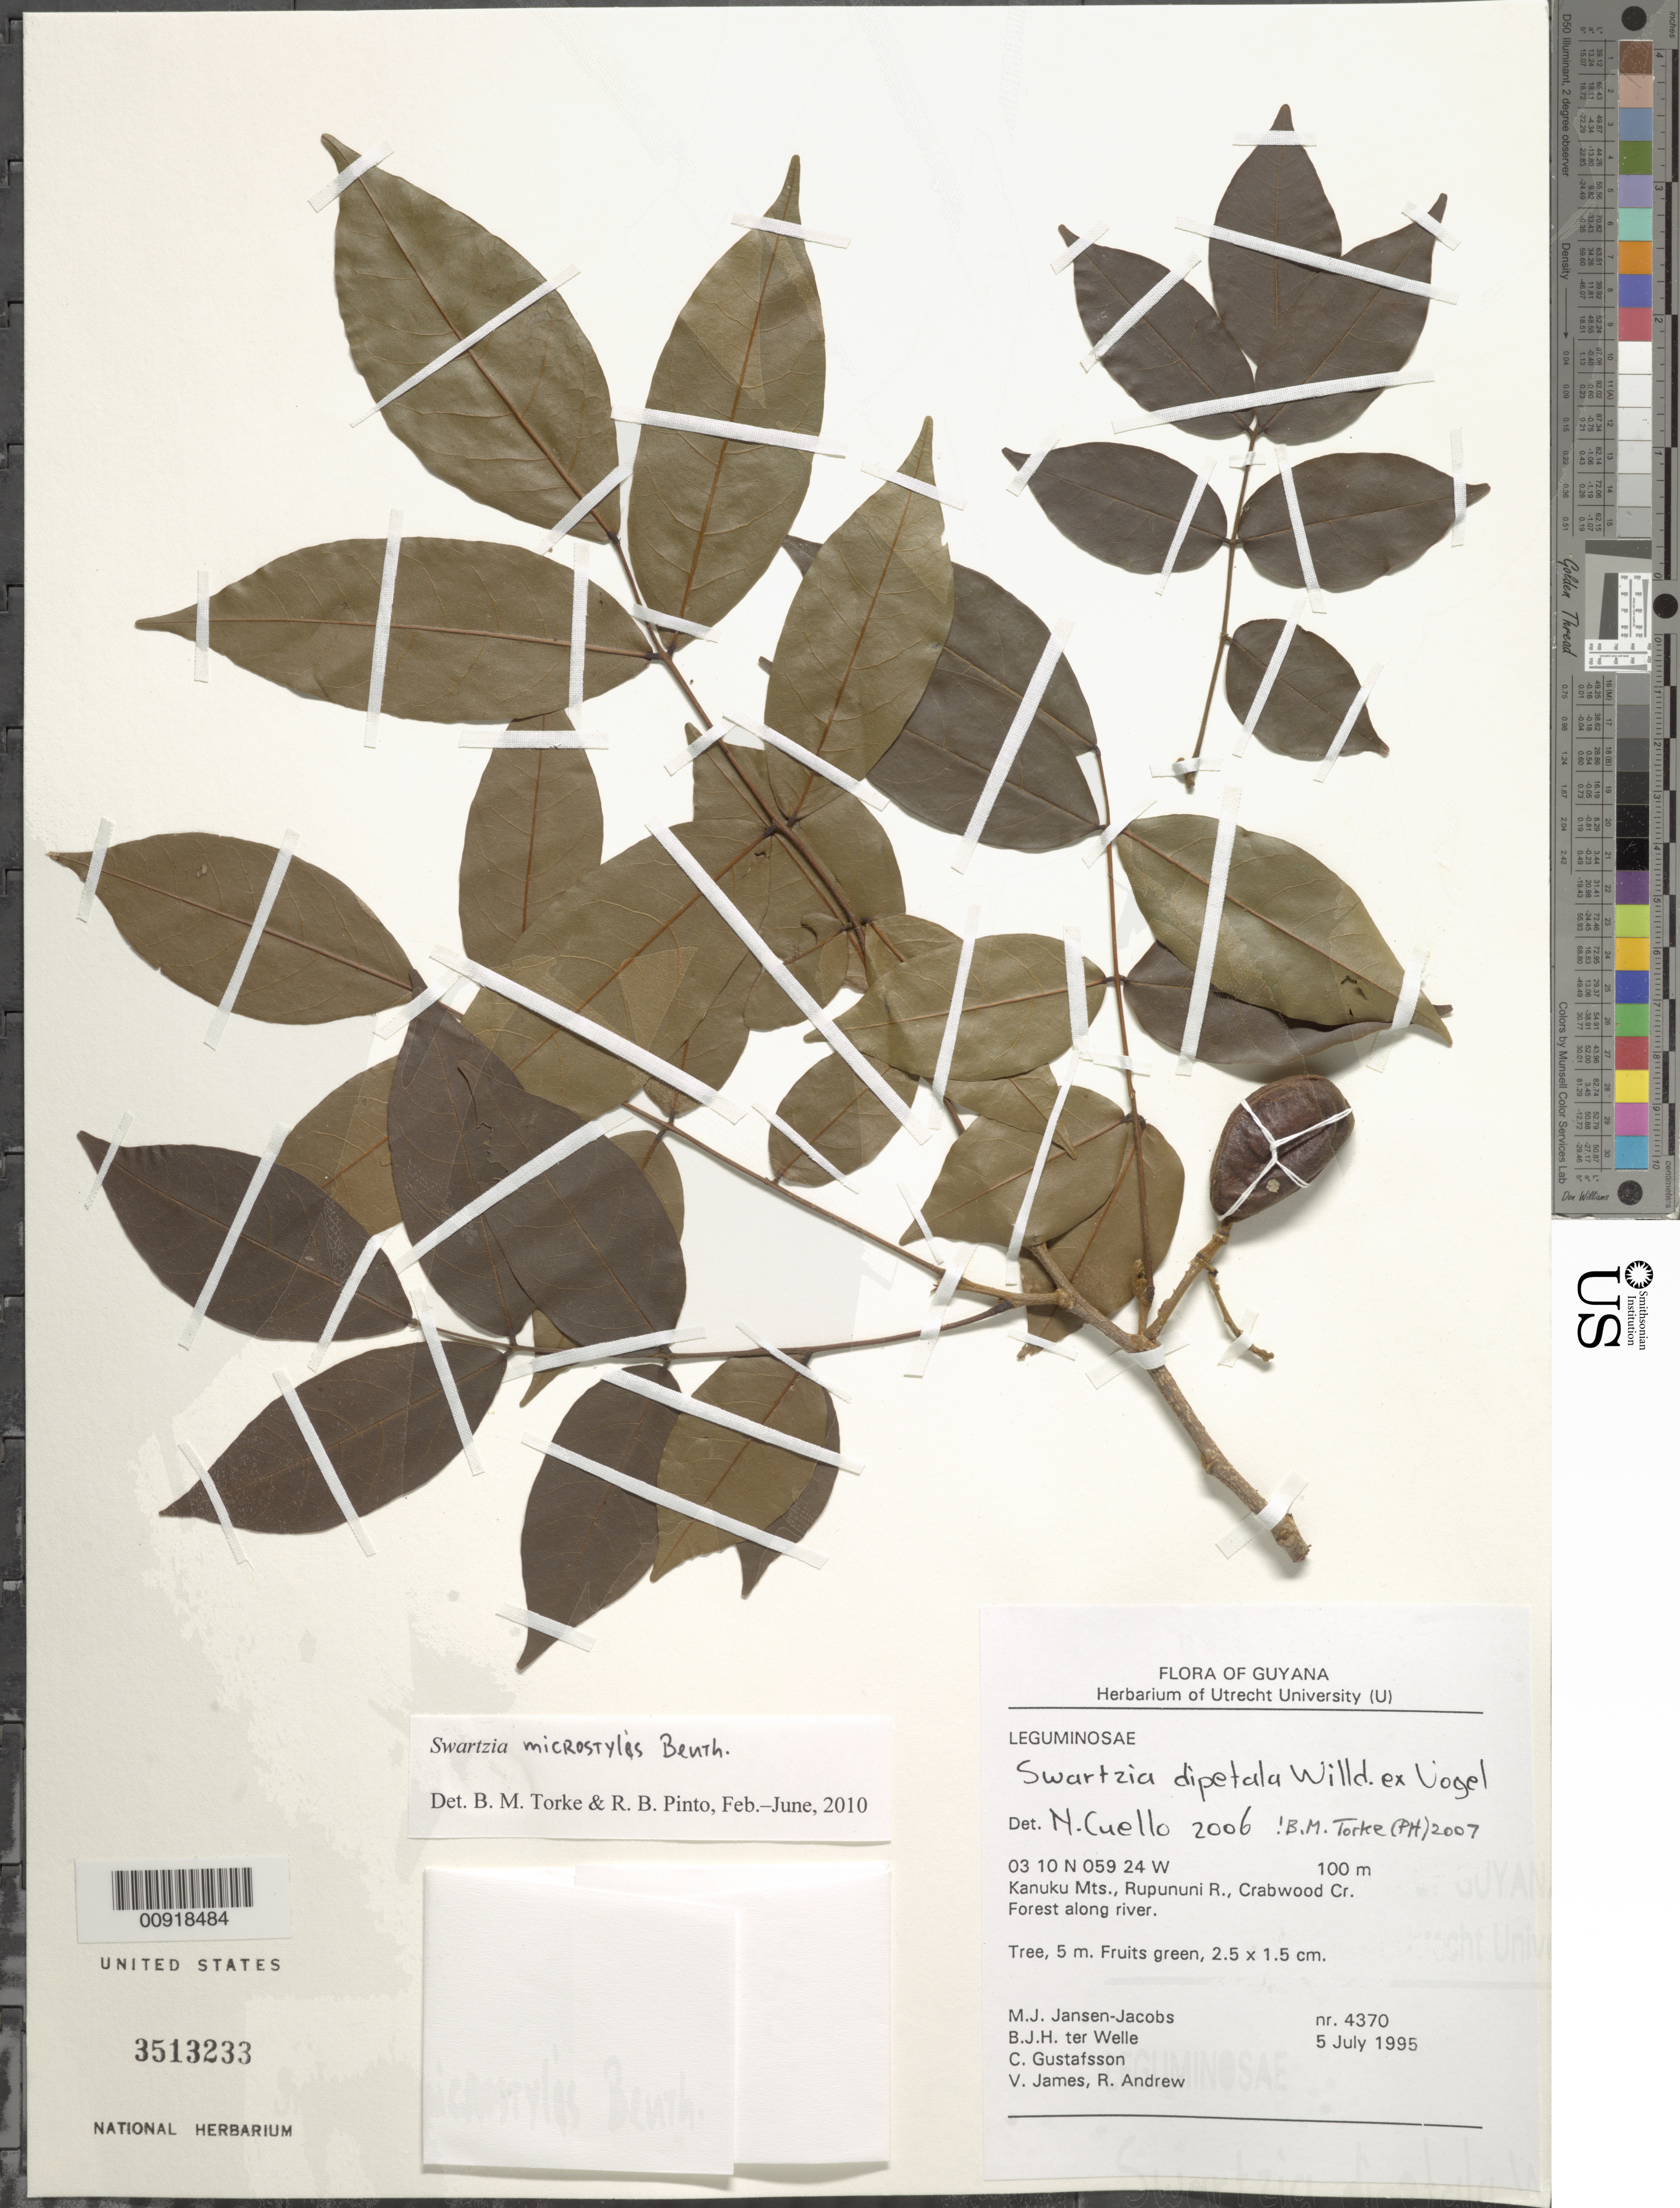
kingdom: Plantae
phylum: Tracheophyta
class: Magnoliopsida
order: Fabales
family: Fabaceae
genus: Swartzia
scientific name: Swartzia dipetala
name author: Willd. ex Vogel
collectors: M. J. Jansen-Jacobs, B. Welle, C. G. Gustafsson, V. James & R. Andrew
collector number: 4370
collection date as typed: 5-Jul-95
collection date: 1995-07-05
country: Guyana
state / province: U. Takutu-U. Essequibo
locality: Crabwood Creek, Rupununi River, Kanuku Mts.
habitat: Forest along river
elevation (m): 100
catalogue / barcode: US 3513233